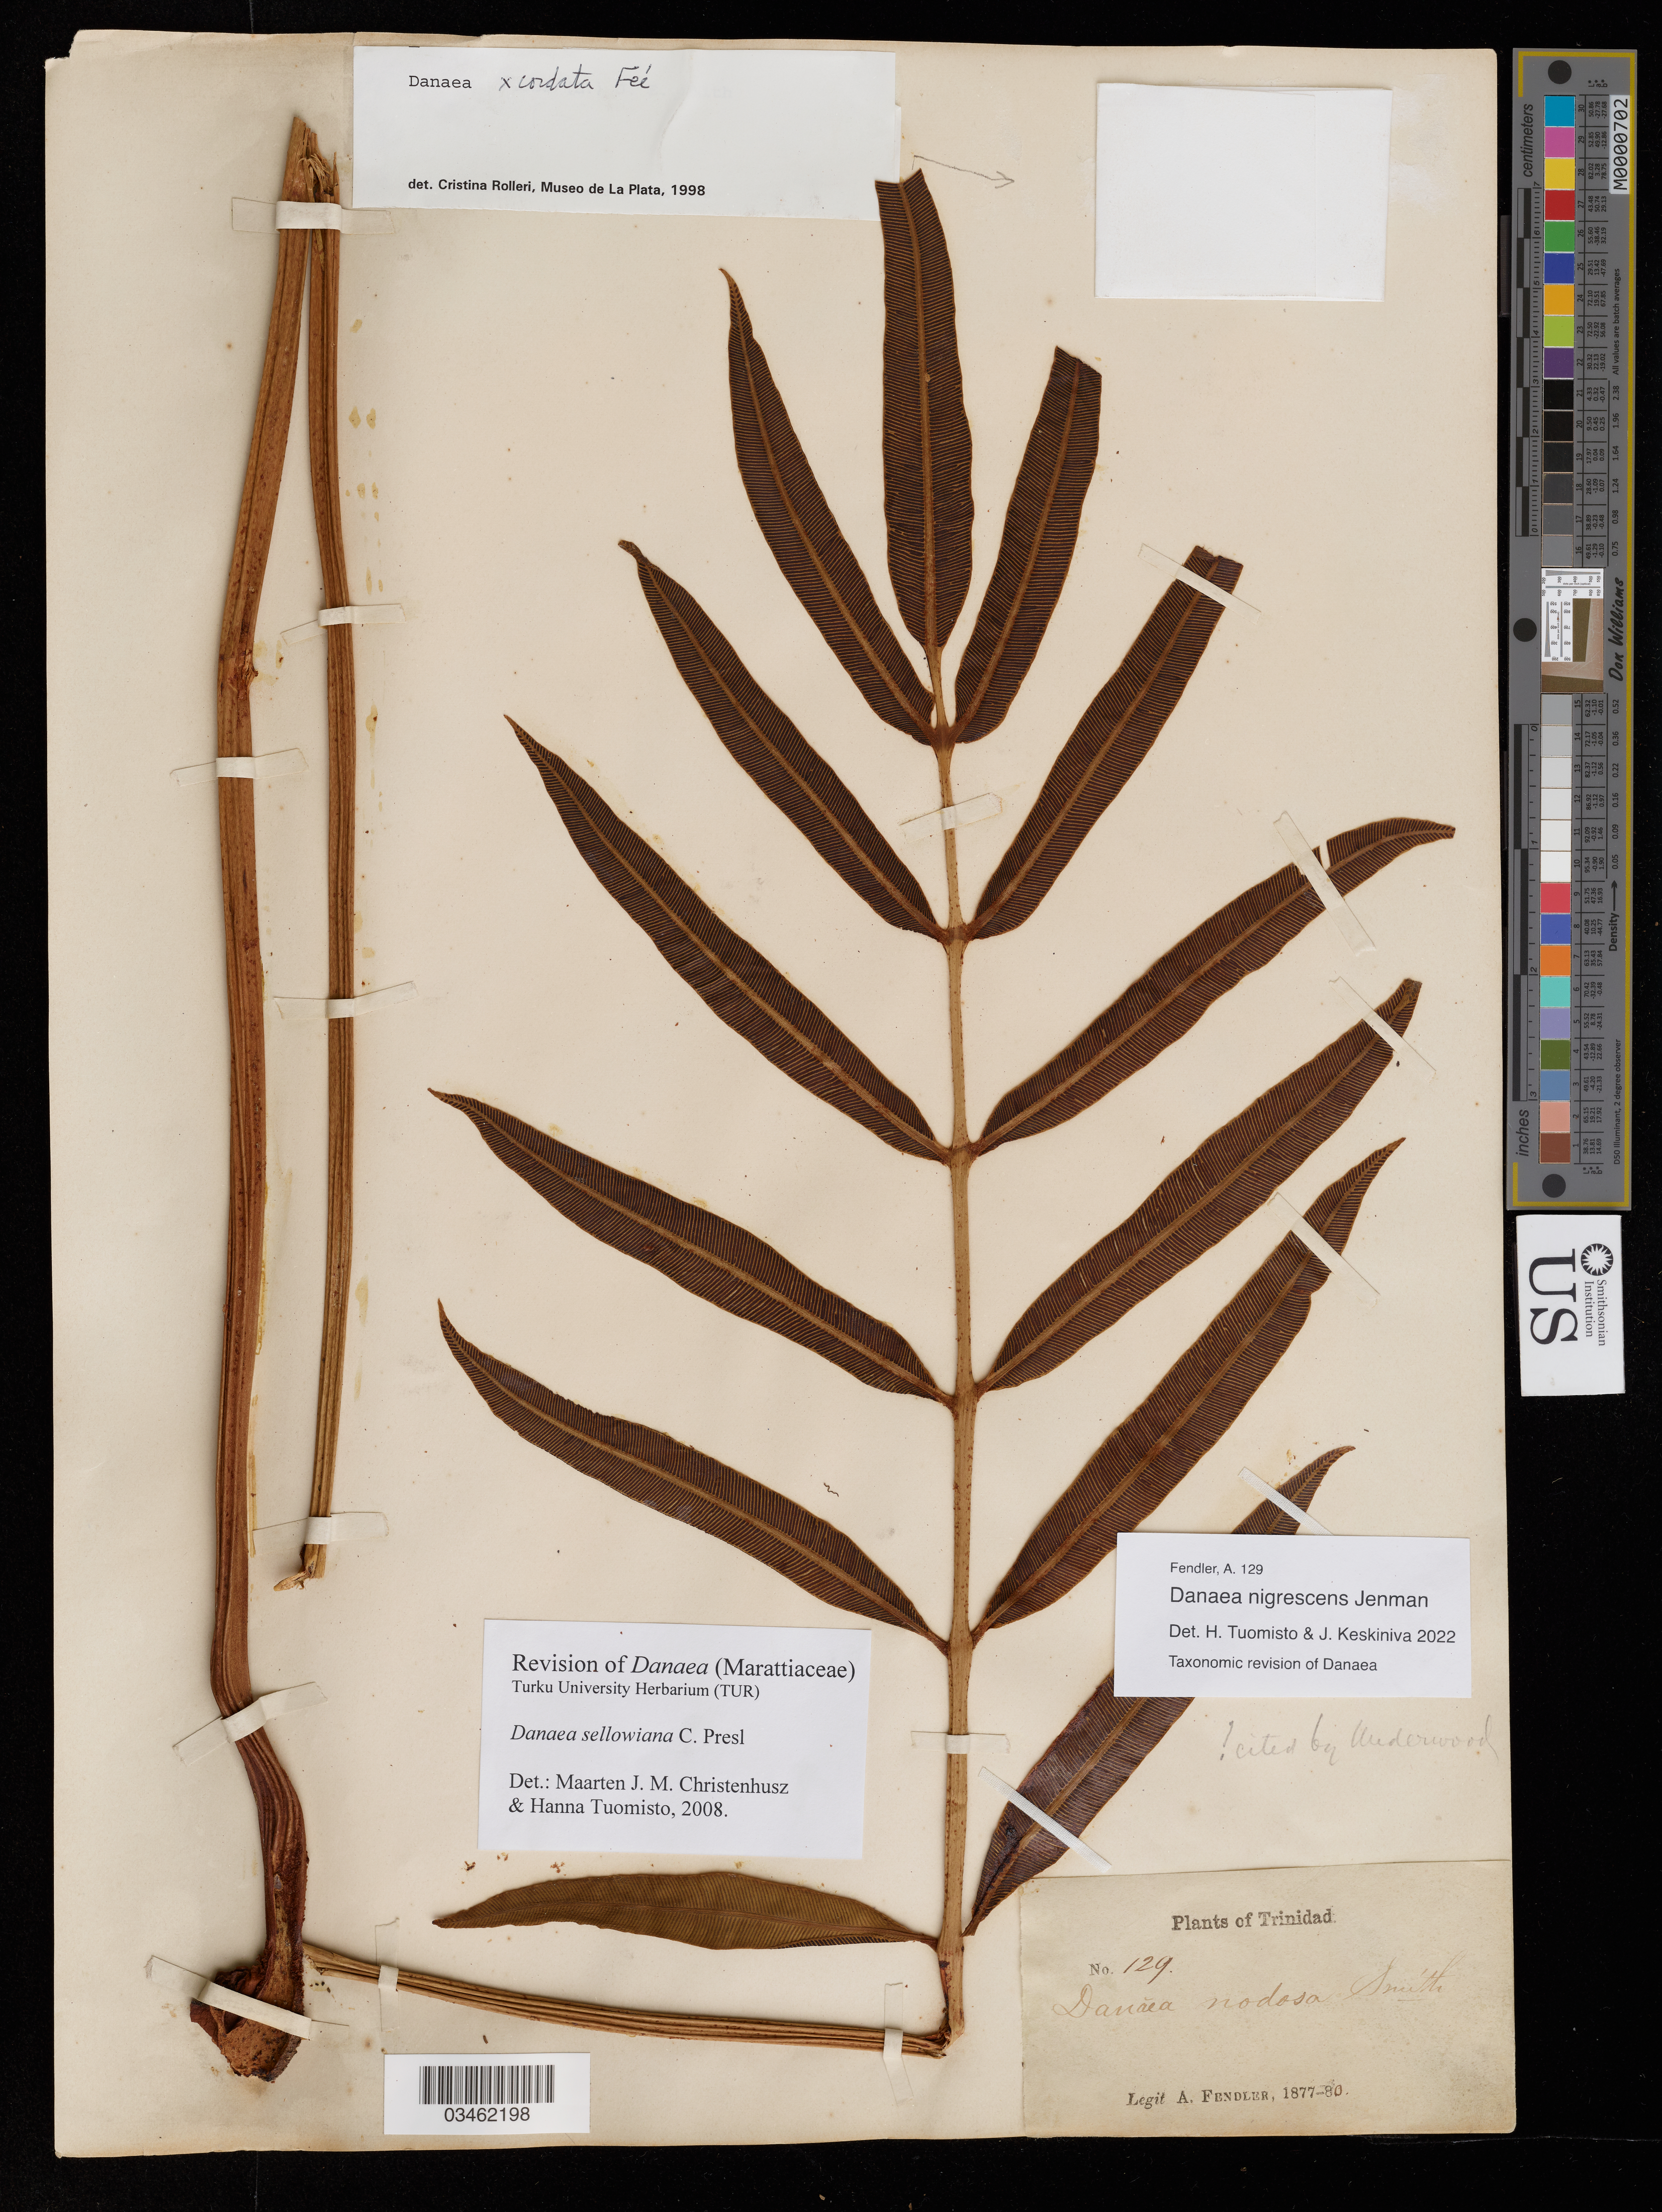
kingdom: Plantae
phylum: Tracheophyta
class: Polypodiopsida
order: Marattiales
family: Marattiaceae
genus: Danaea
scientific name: Danaea nigrescens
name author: Jenman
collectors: A. Fendler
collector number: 129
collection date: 1877/1880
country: Trinidad and Tobago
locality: Trinidad.